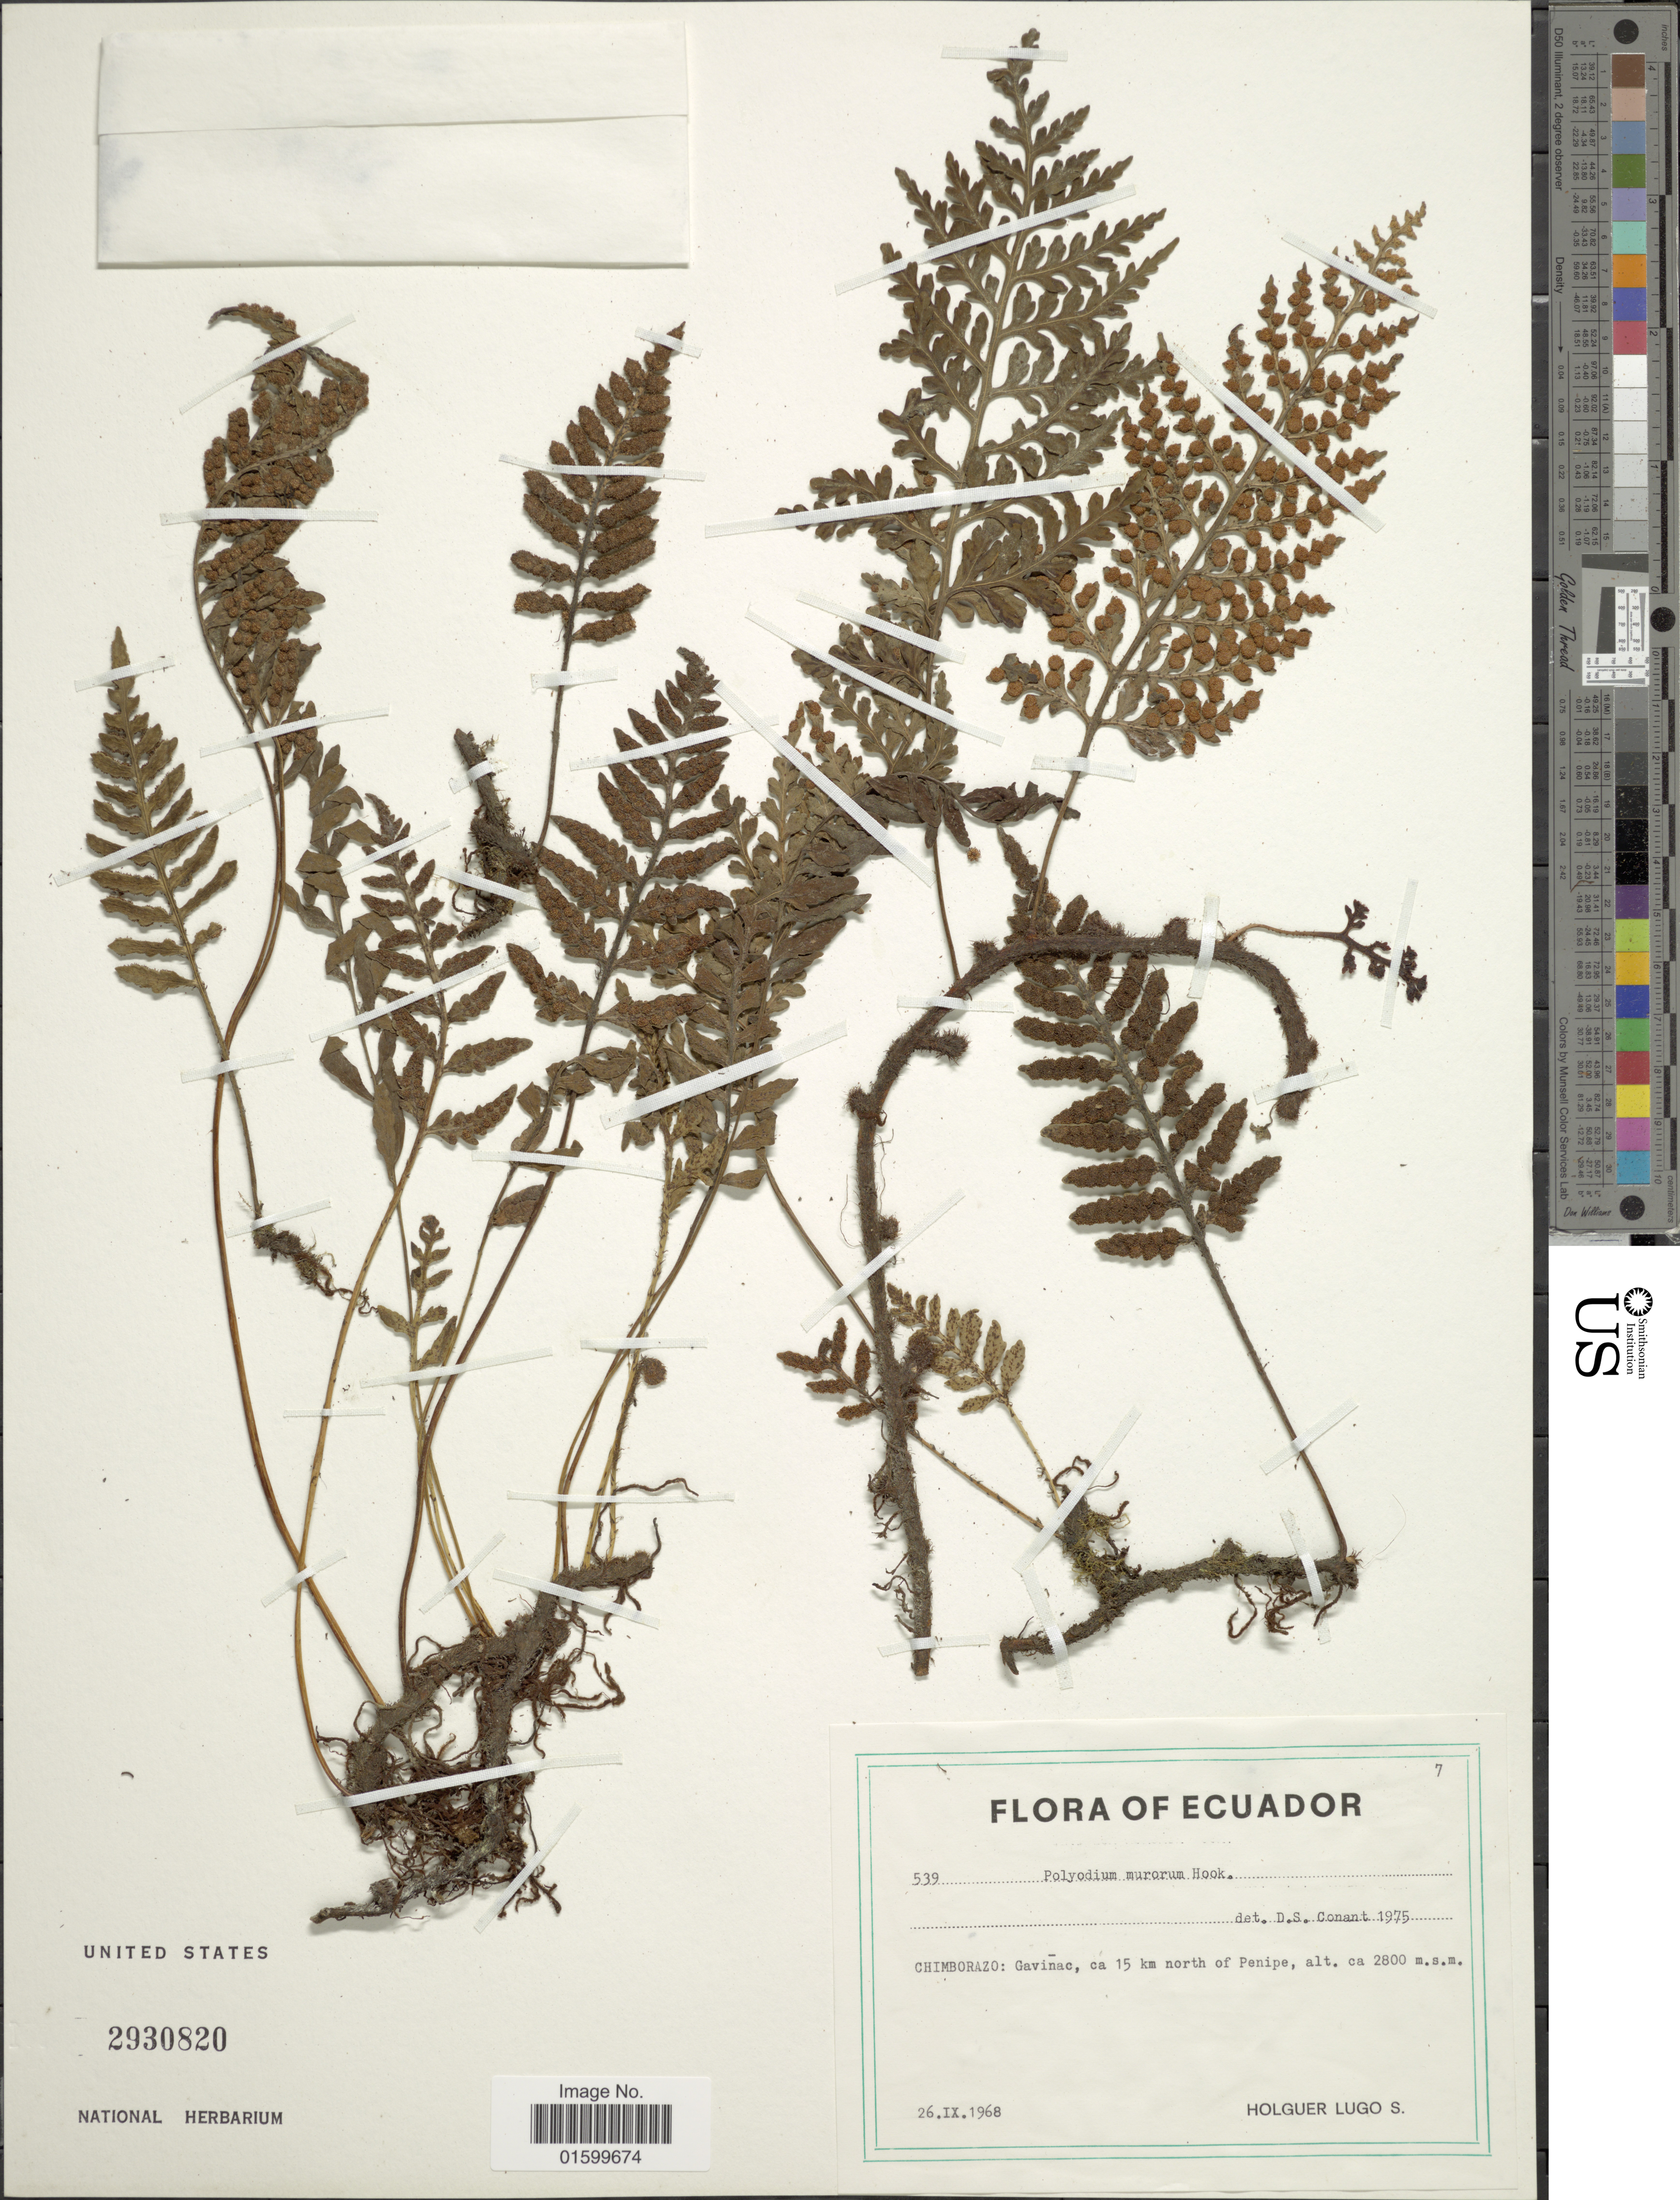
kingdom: Plantae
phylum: Tracheophyta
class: Polypodiopsida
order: Polypodiales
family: Polypodiaceae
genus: Pleopeltis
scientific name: Pleopeltis murorum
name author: (Hook.) A.R. Sm. & Tejero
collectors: H. Lugo S.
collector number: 539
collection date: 1968-09-26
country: Ecuador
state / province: Chimborazo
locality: Chimborazo: Gavinac, ca 15 km north of Penipe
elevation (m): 2800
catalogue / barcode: US 2930820